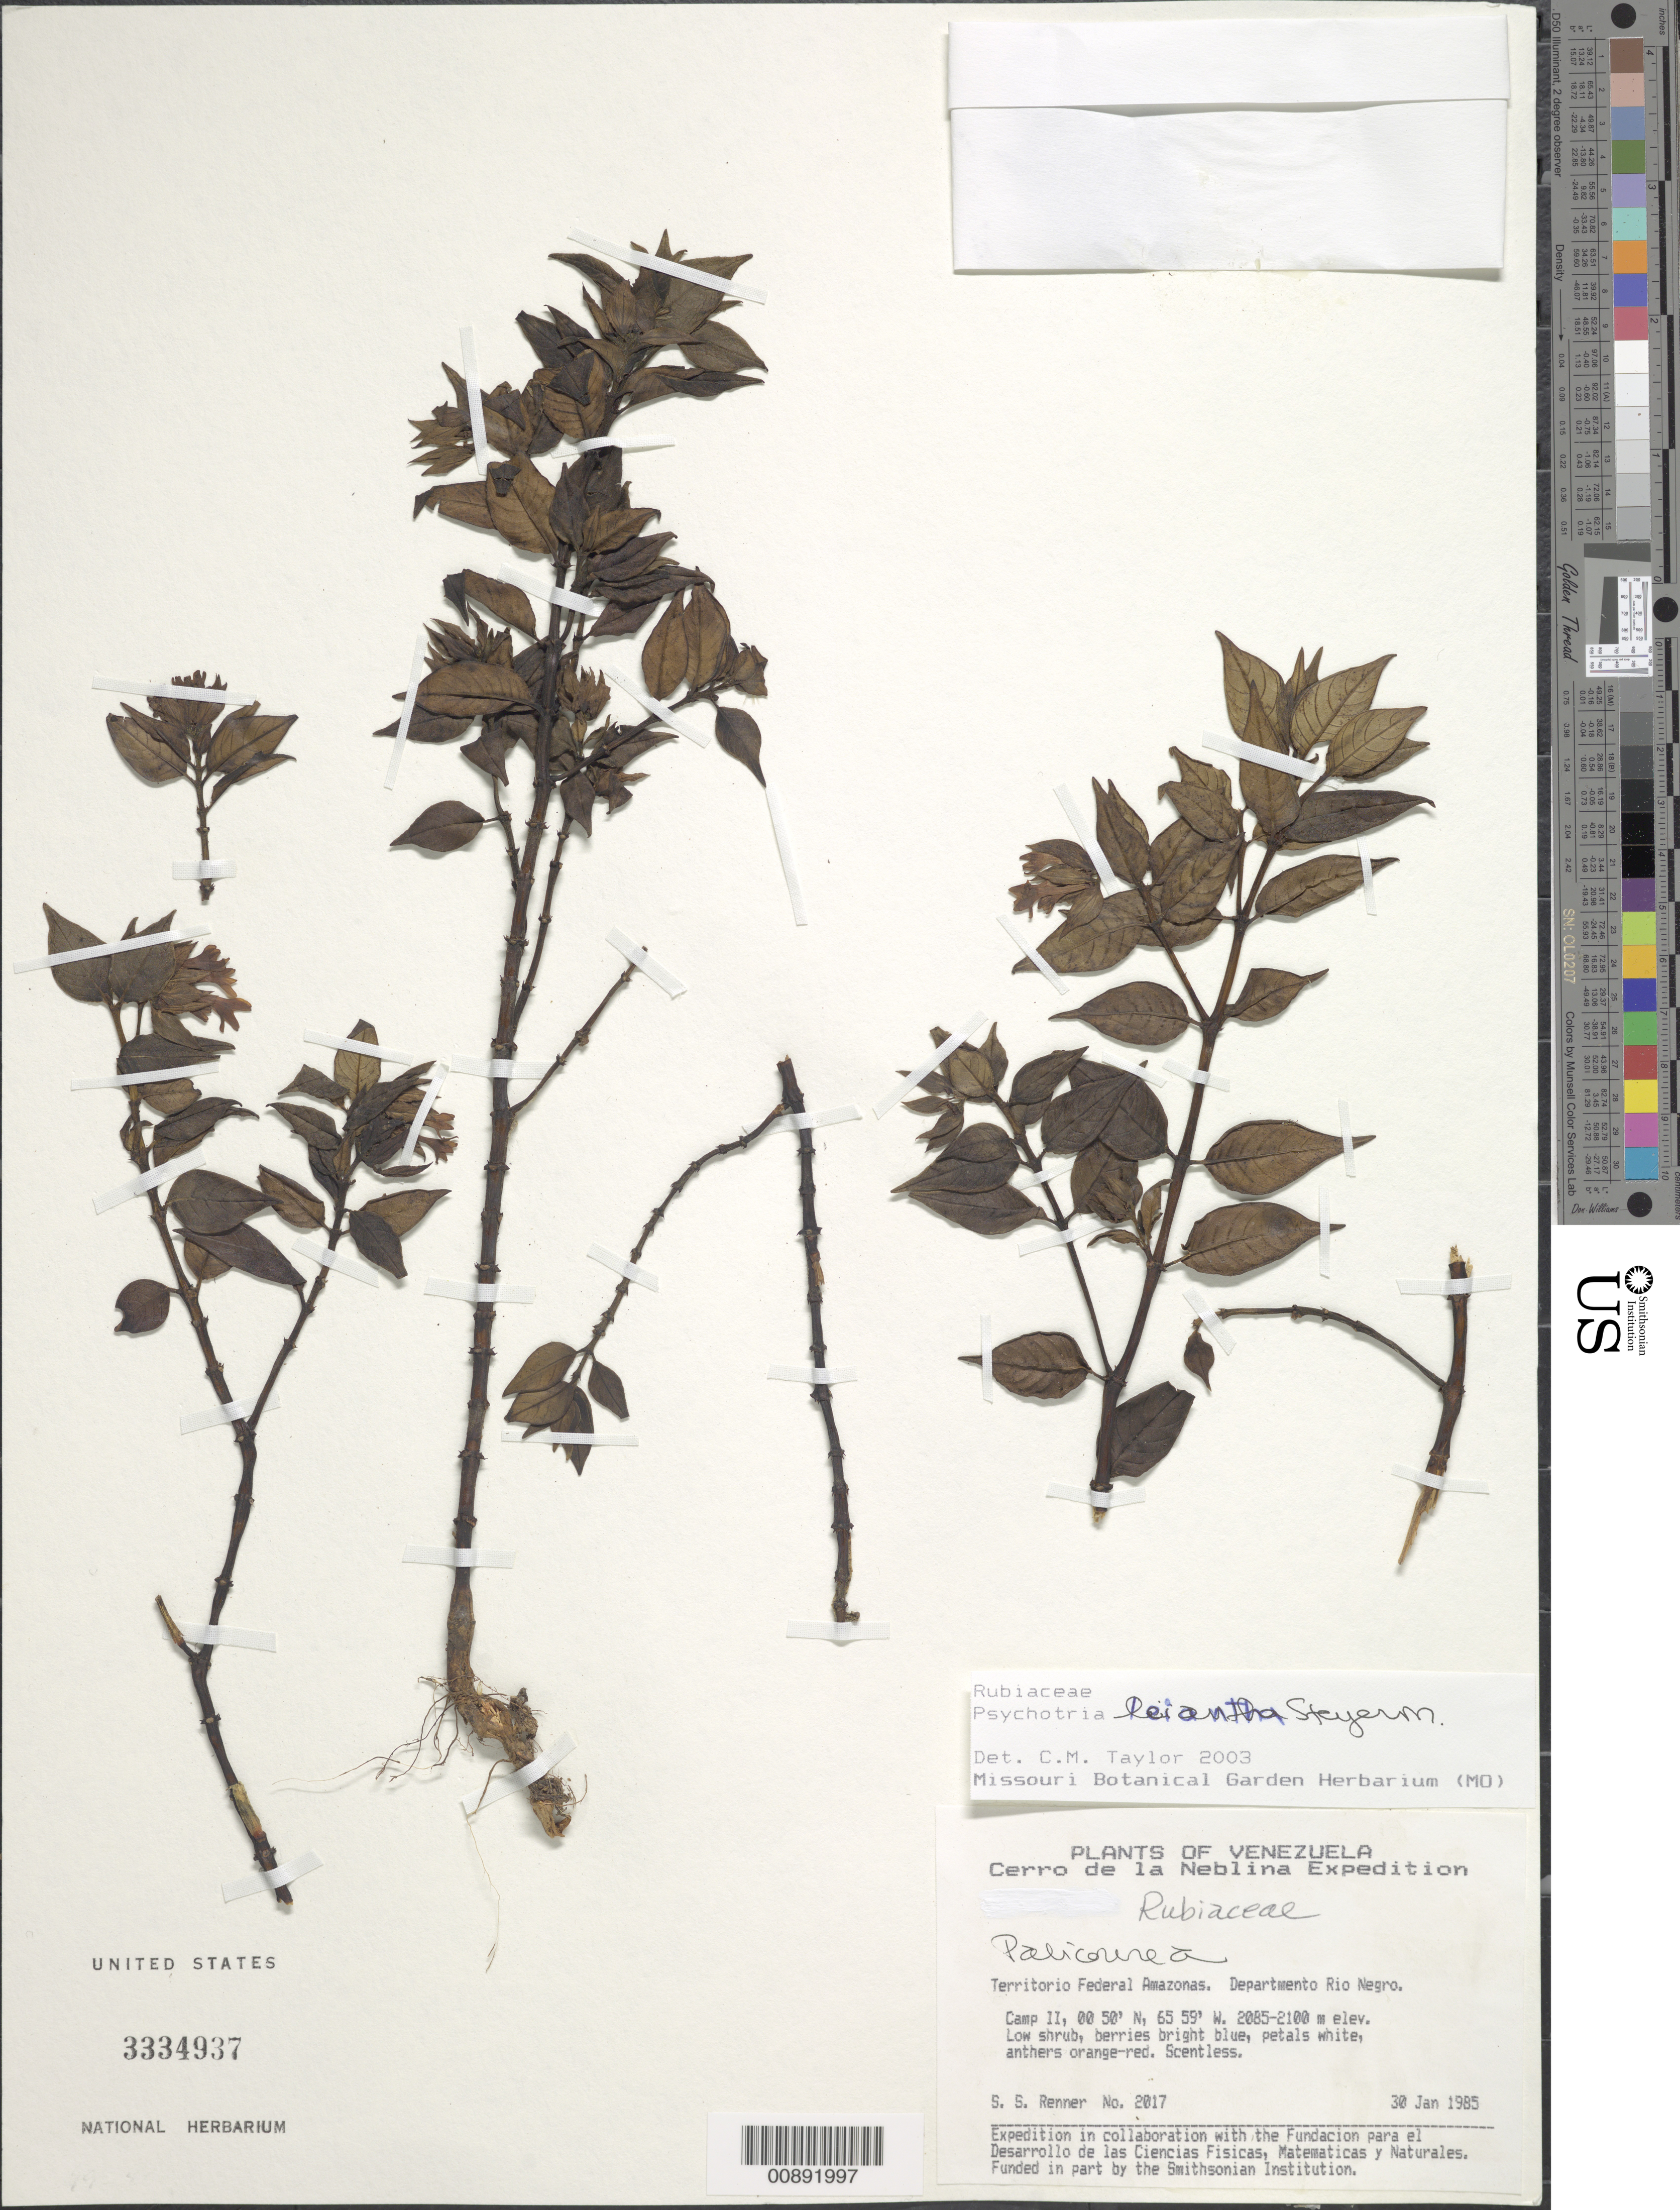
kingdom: Plantae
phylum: Tracheophyta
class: Magnoliopsida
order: Gentianales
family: Rubiaceae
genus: Psychotria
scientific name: Psychotria leiantha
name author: Steyerm.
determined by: Taylor, Charlotte M.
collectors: S. S. Renner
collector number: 2017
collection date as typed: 30-Jan-85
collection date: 1985-01-30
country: Venezuela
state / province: Amazonas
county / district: Río Negro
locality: Cerro de la Neblina, Camp II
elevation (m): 2085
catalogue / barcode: US 3334937